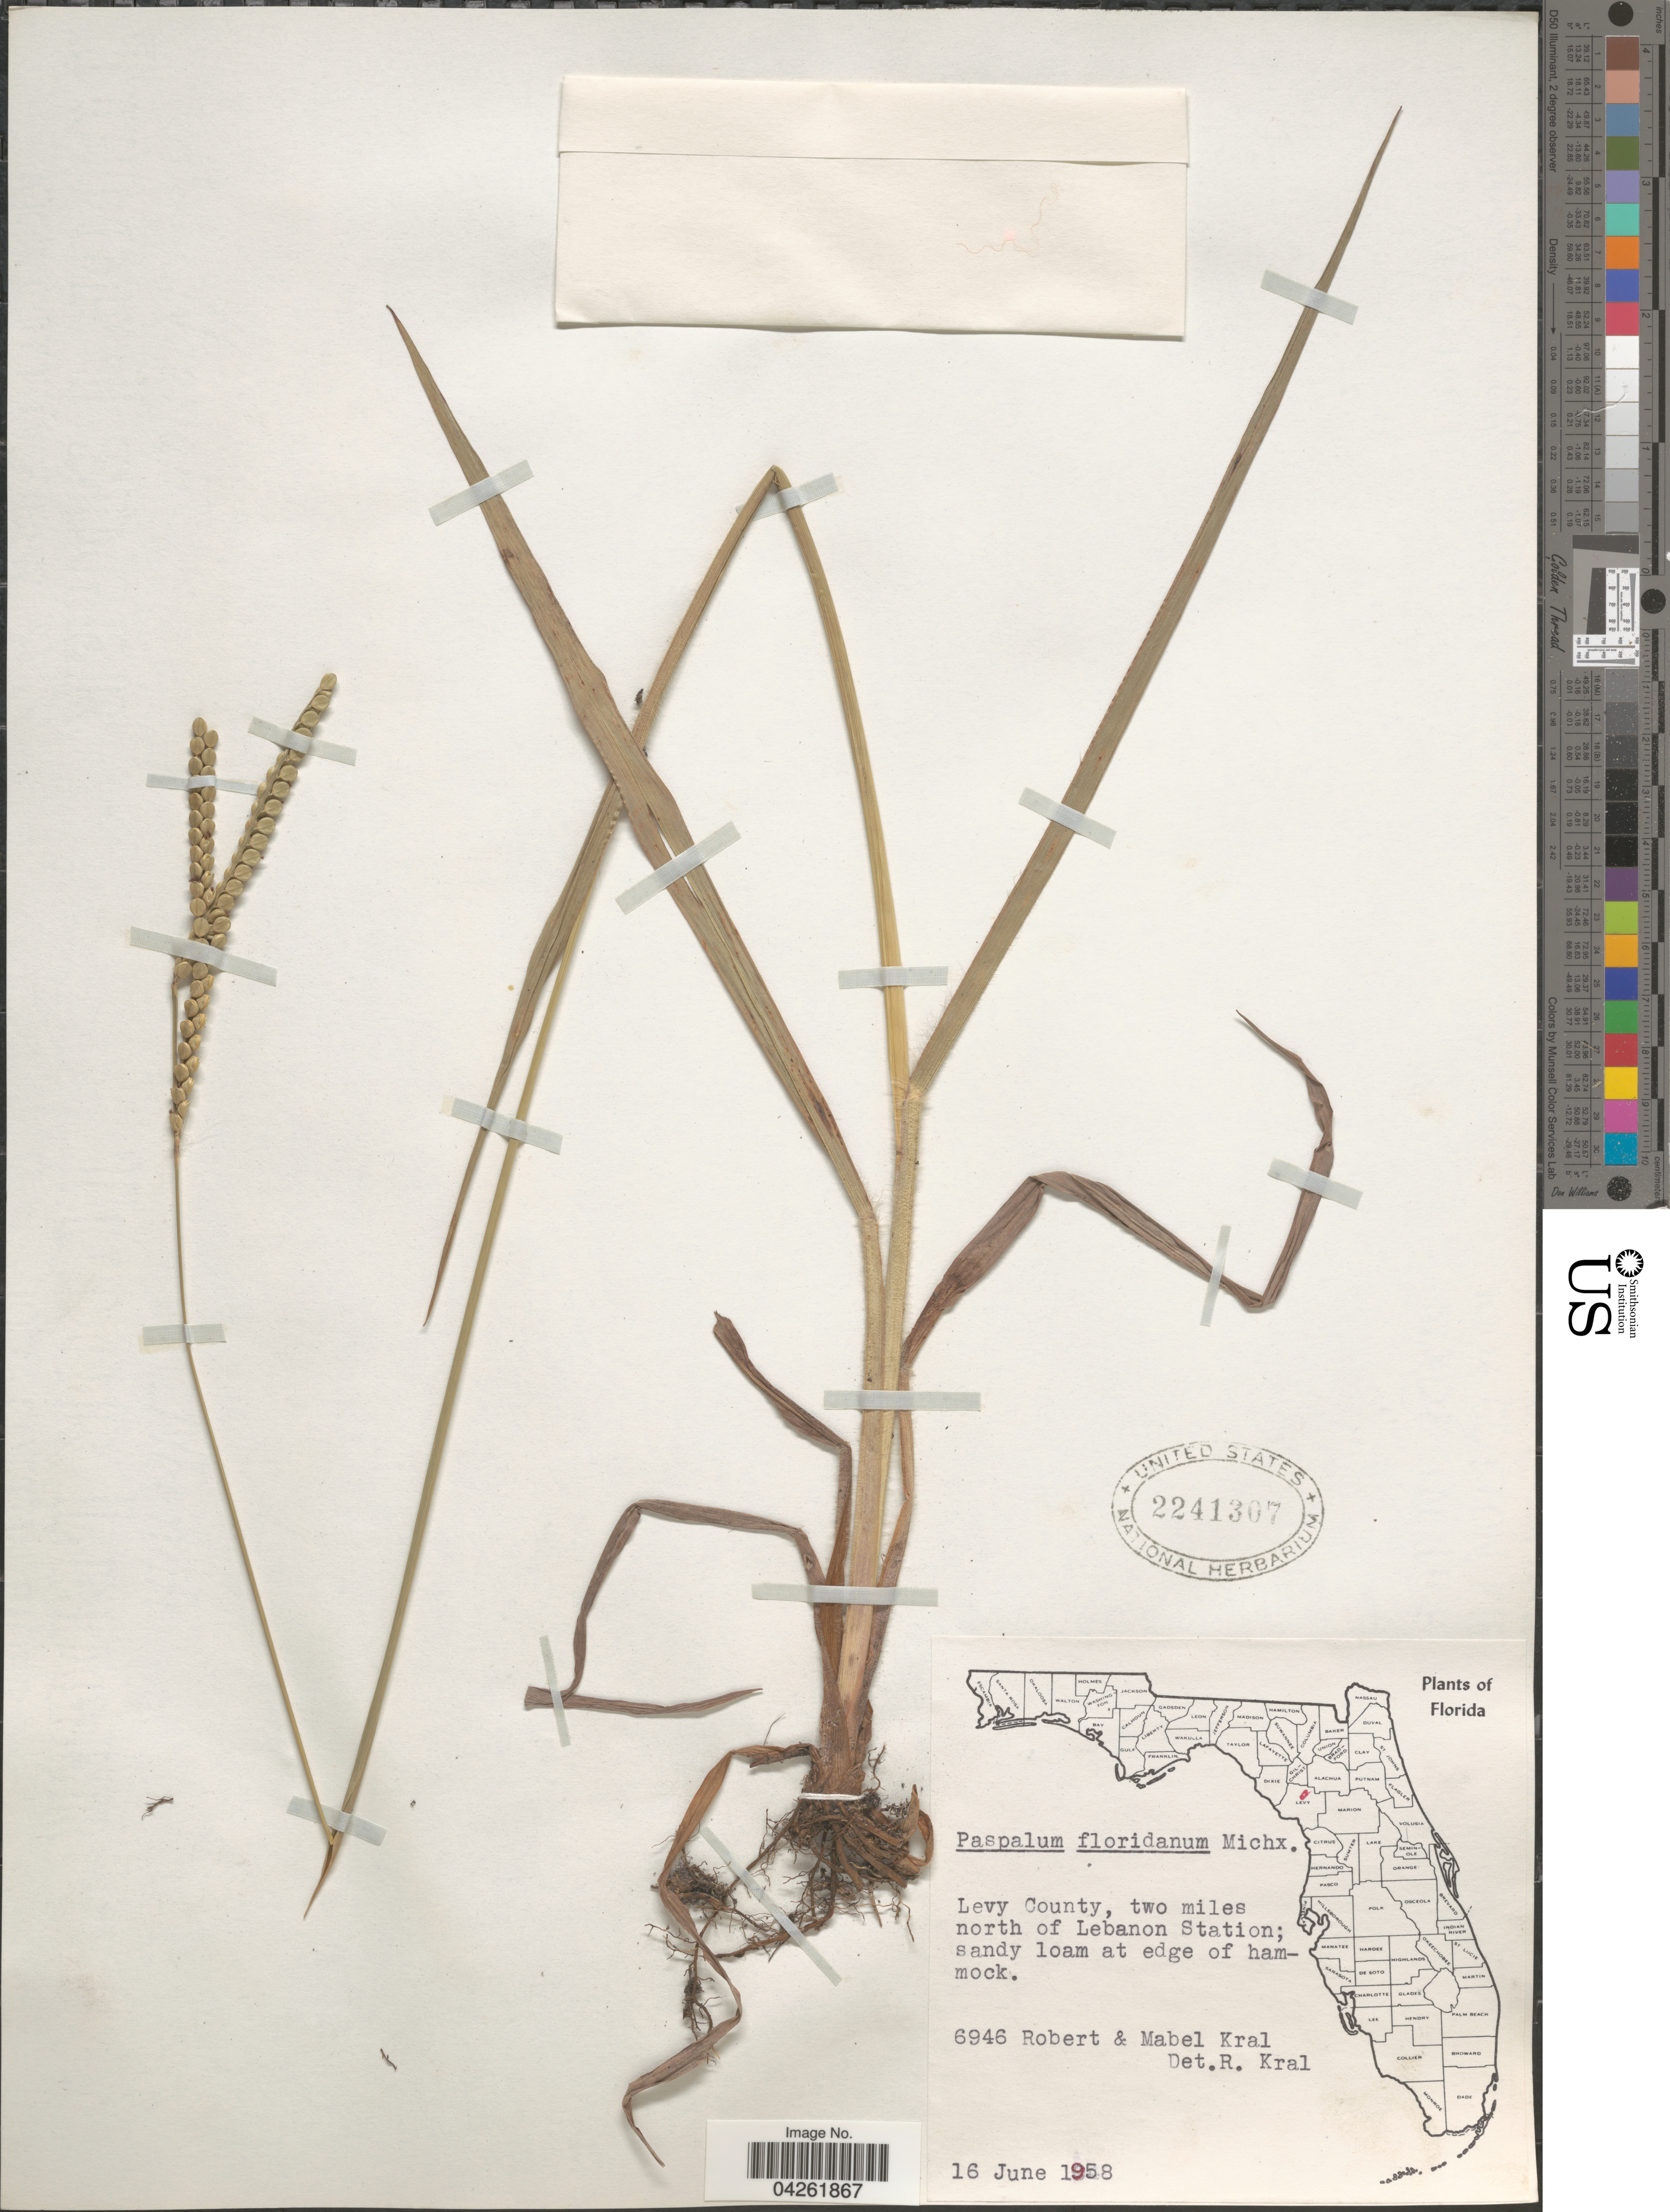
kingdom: Plantae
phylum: Tracheophyta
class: Liliopsida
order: Poales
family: Poaceae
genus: Paspalum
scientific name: Paspalum floridanum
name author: Michx.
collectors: R. Kral & M. Kral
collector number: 6946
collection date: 1958-06-16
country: United States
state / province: Florida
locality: Levy County, two miles north of Lebanon Station.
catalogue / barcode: US 2241307